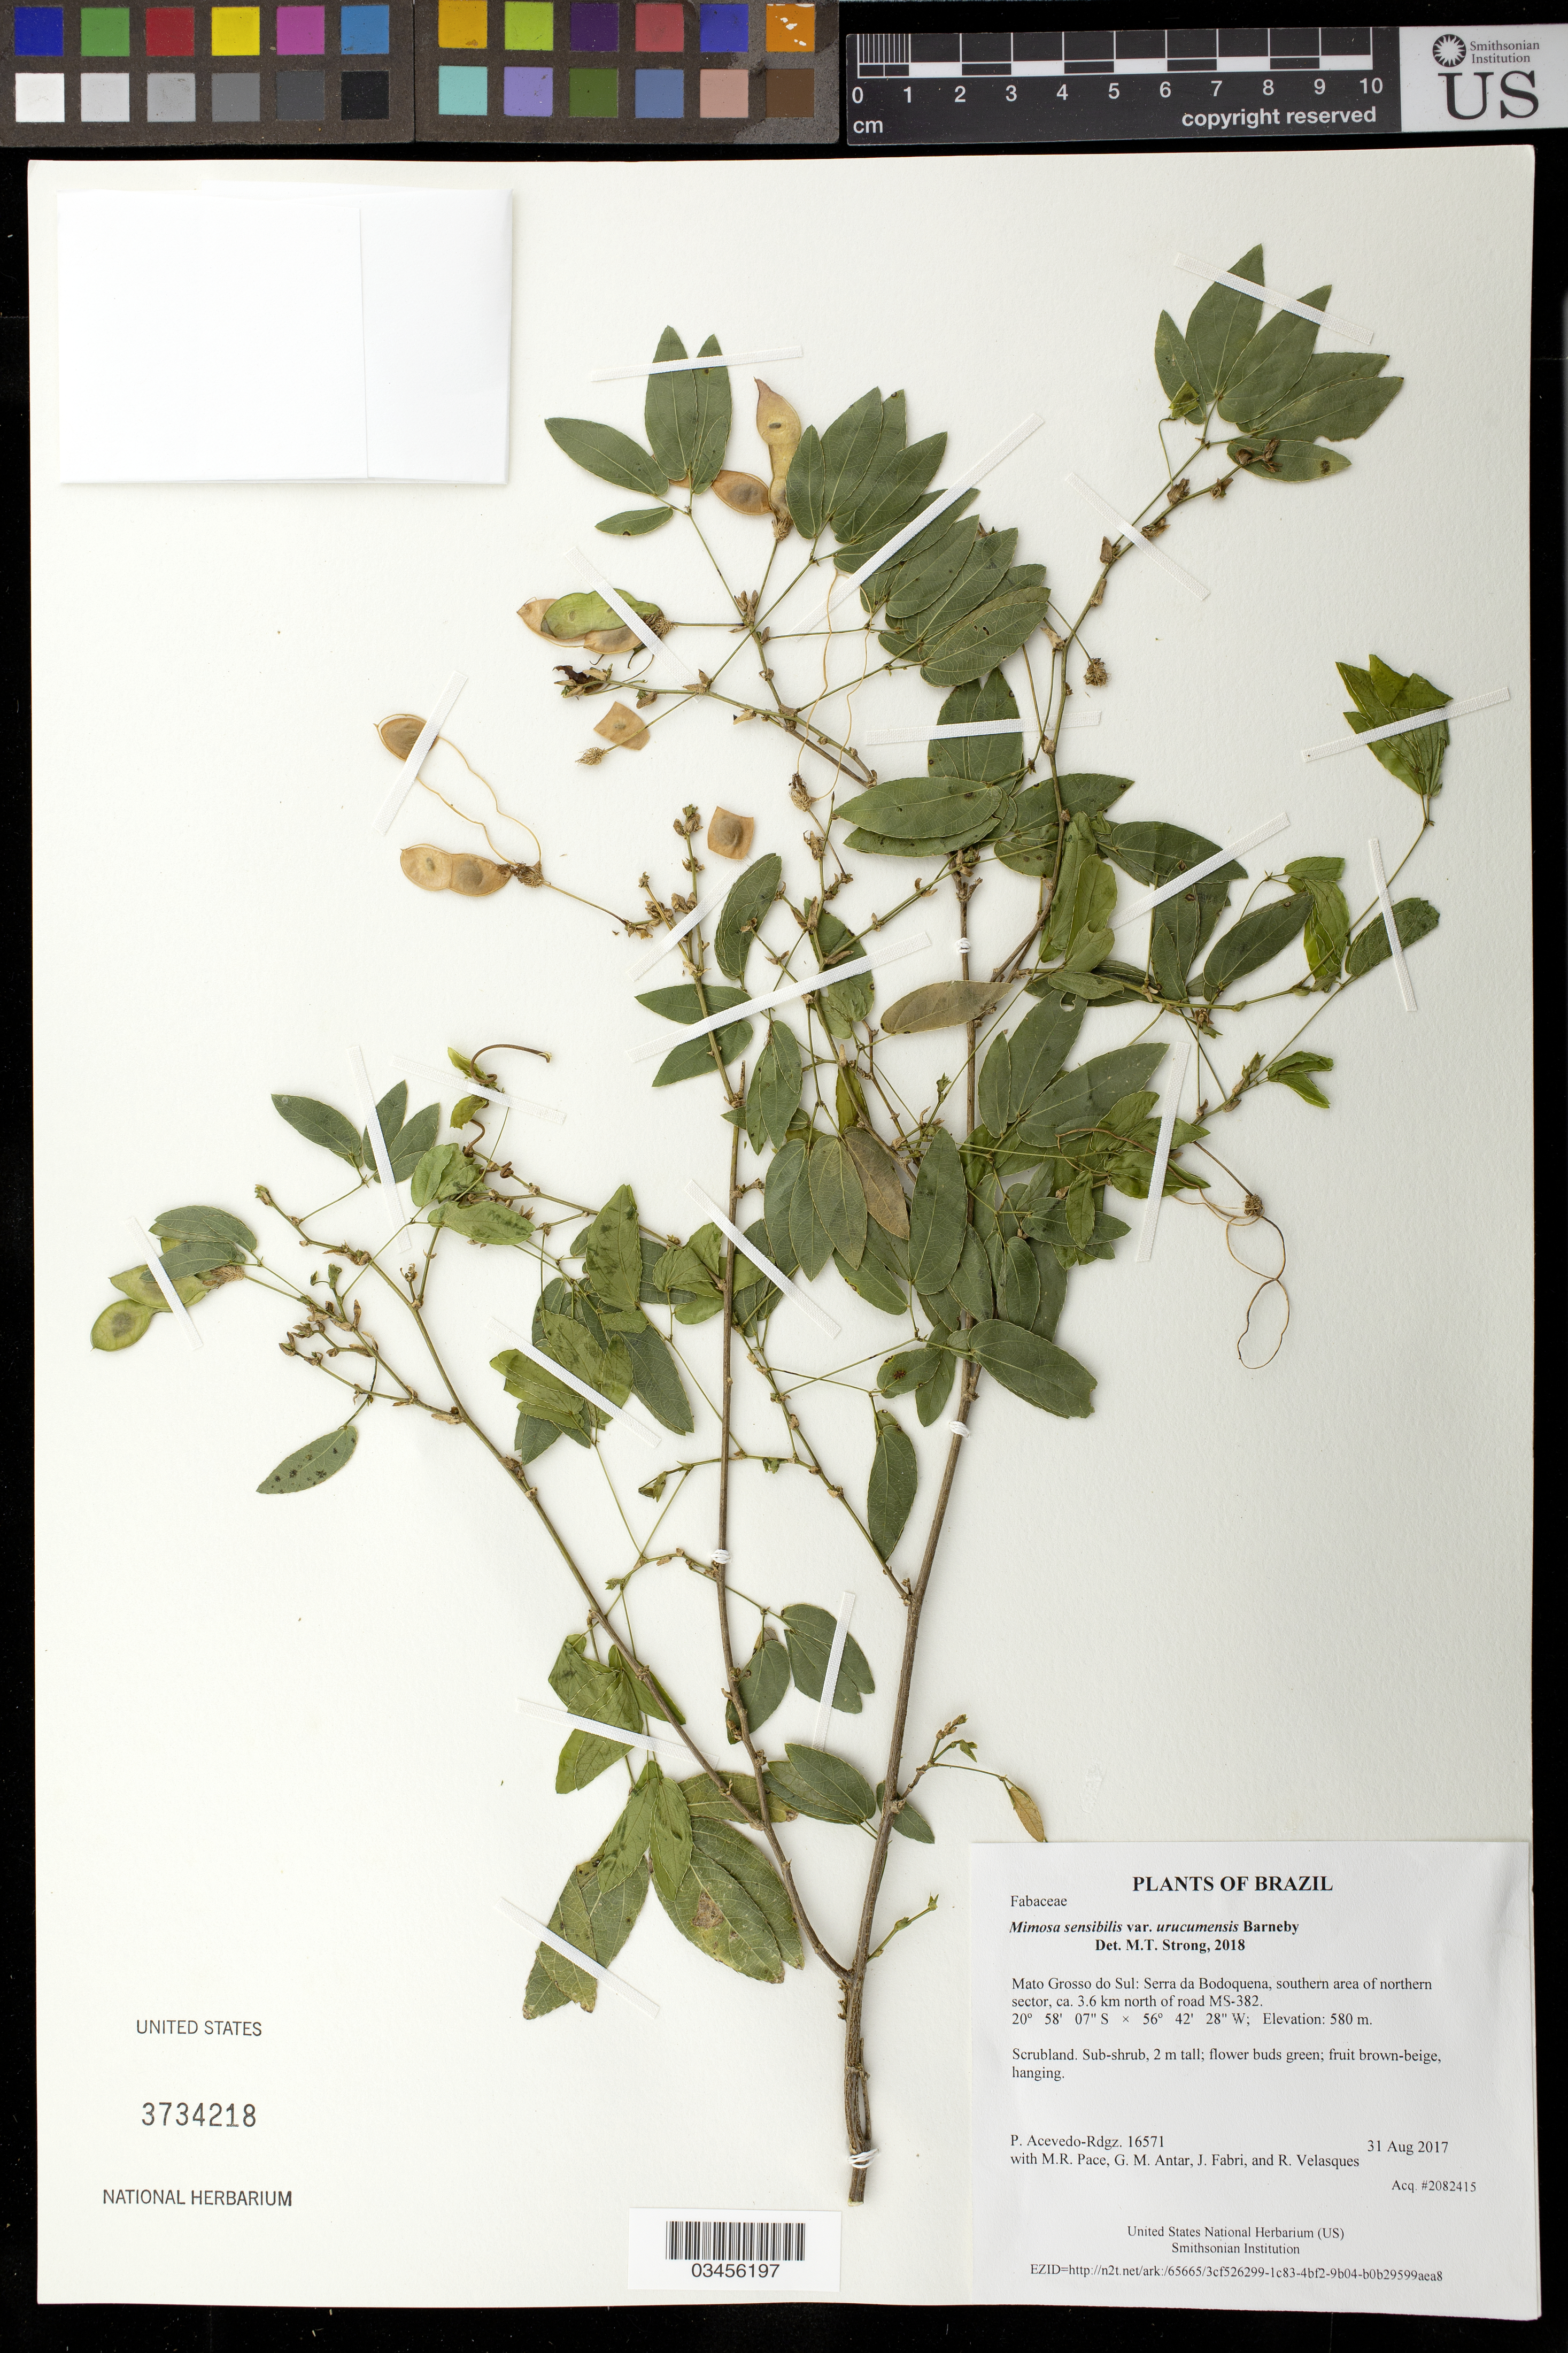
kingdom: Plantae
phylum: Tracheophyta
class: Magnoliopsida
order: Fabales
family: Fabaceae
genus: Mimosa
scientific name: Mimosa sensibilis var. urucumensis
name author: Barneby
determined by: Strong, Mark T., (BOT), Smithsonian Institution - National Museum of Natural History (UNITED STATES)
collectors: P. Acevedo-Rodr., M. R. Pace, G. M. Antar, J. Fabri & R. Velasques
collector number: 16571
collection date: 2017-08-31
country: Brazil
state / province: Mato Grosso do Sul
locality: Serra da Bodoquena, southern area of northern sector, ca. 3.6 km north of road MS-382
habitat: Scrubland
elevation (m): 580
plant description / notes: US, NY, K, MO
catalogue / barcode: US 3734218